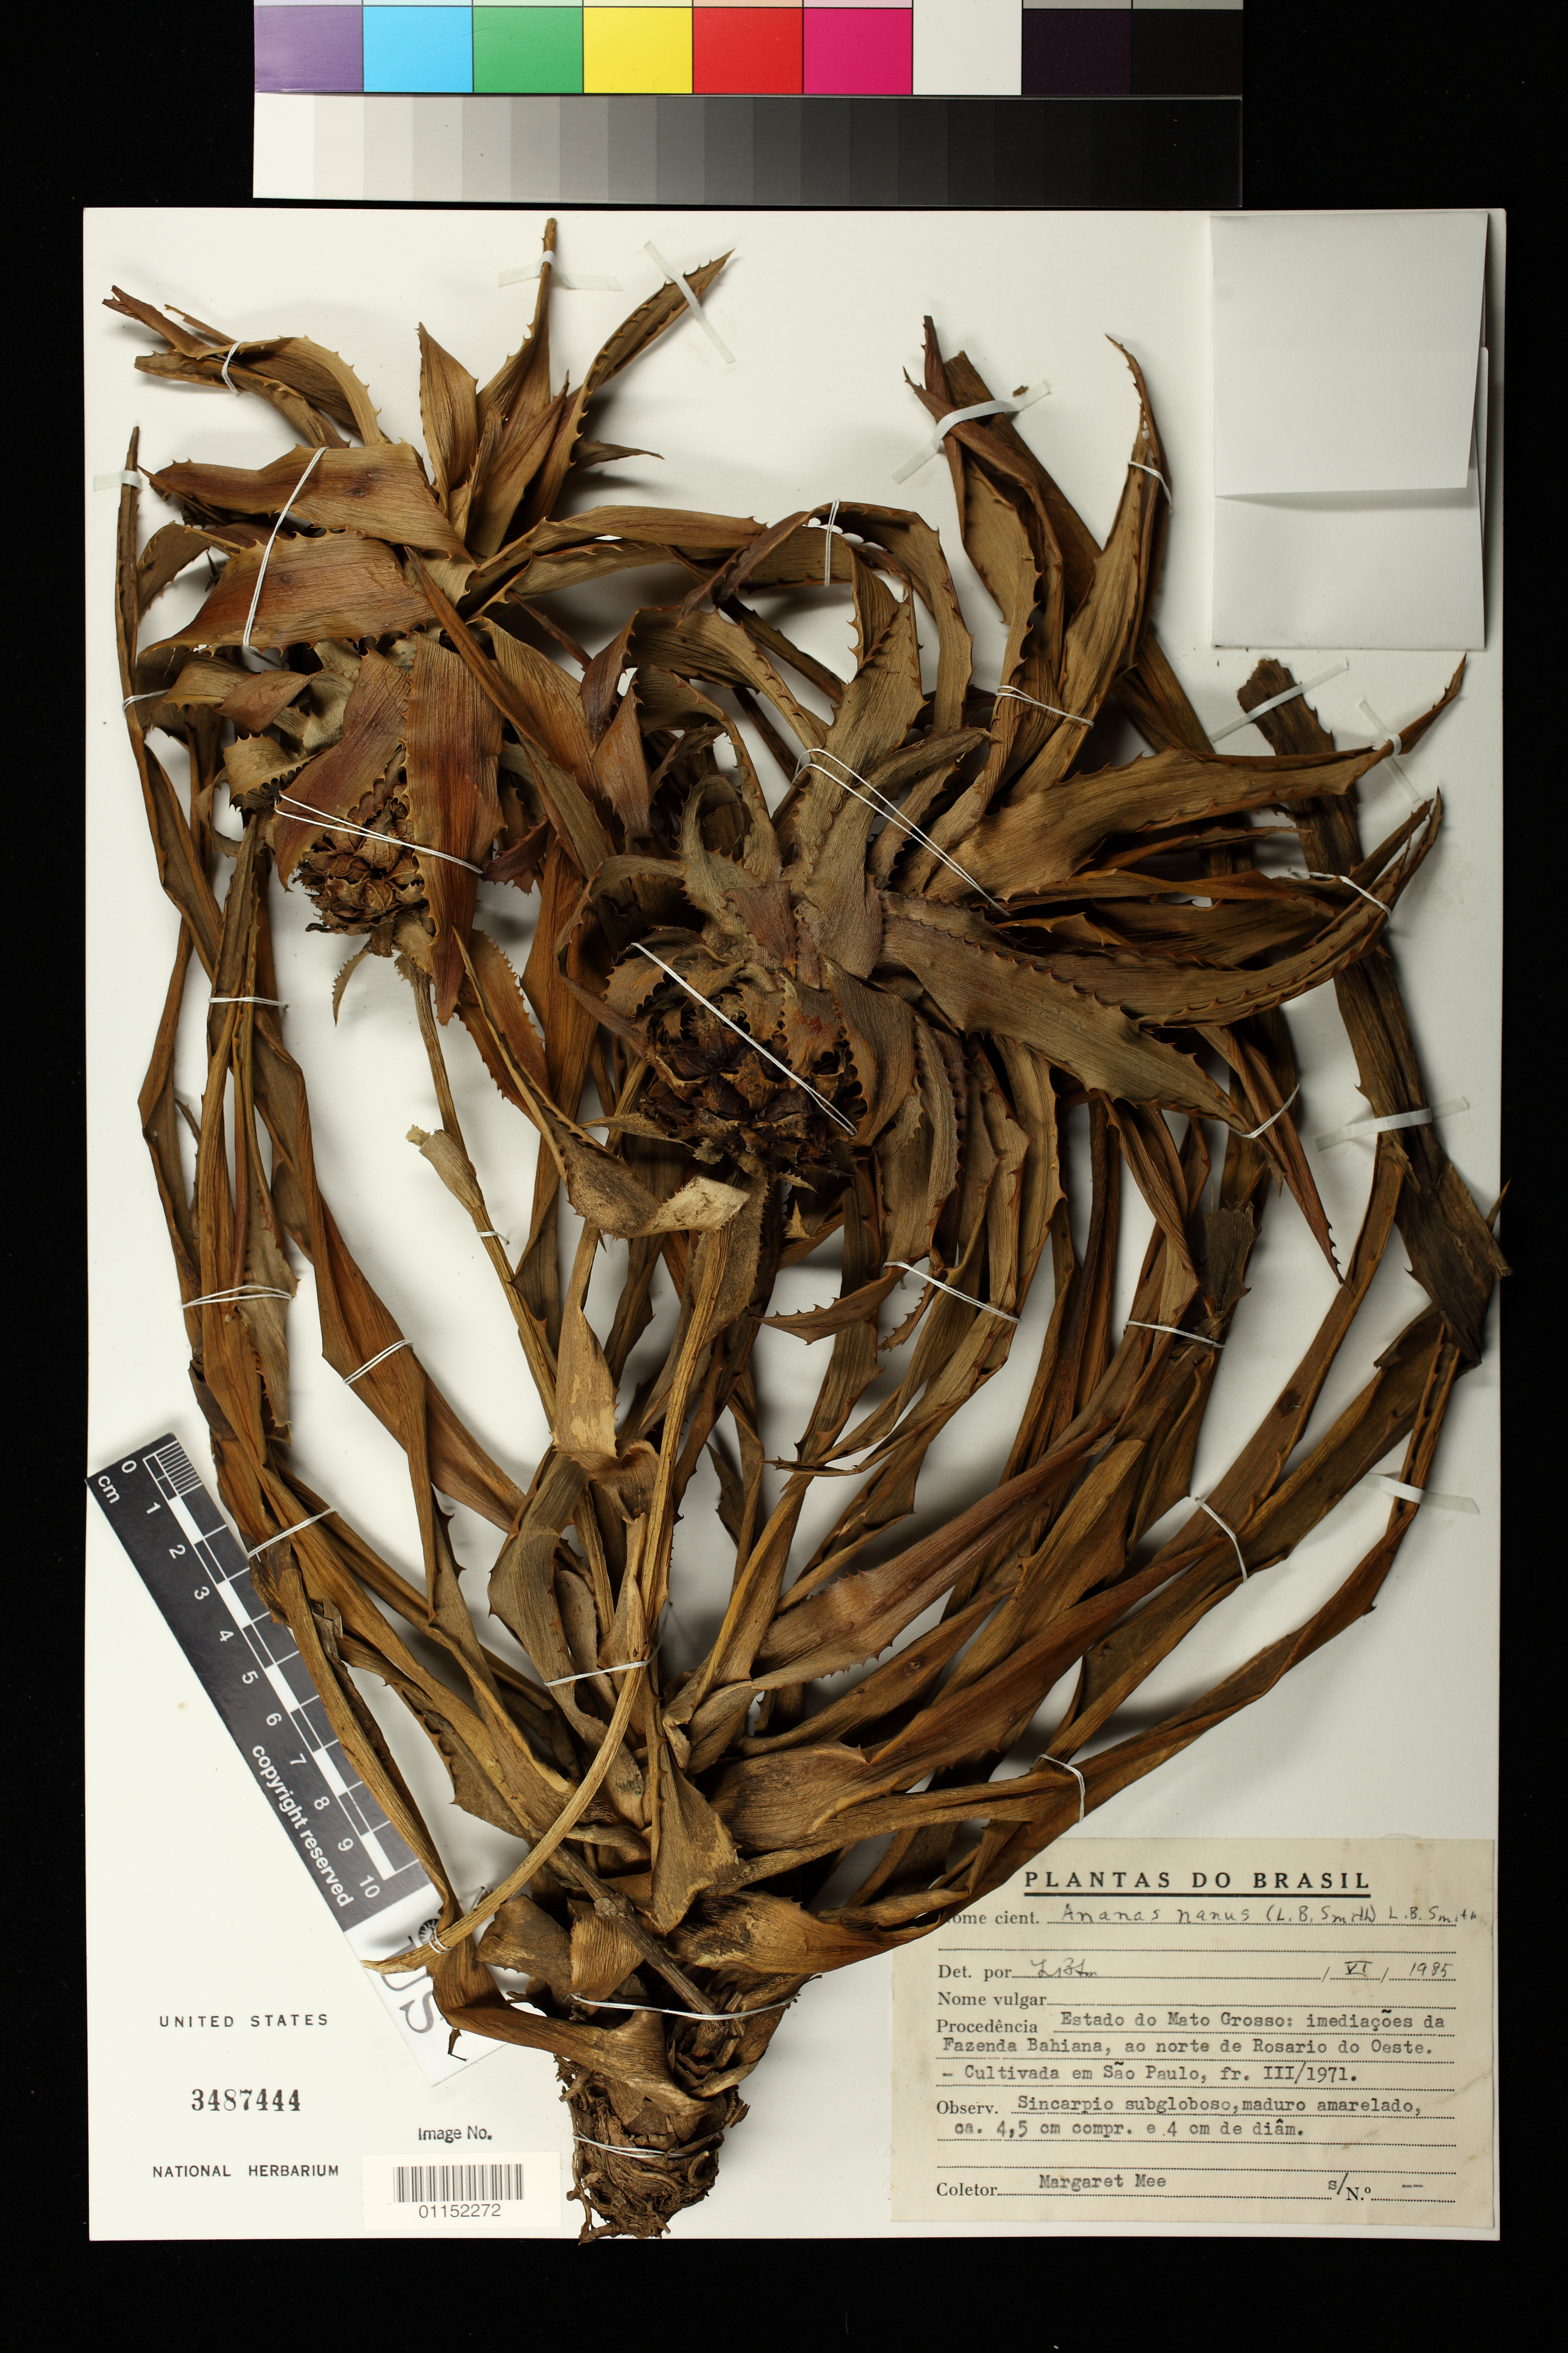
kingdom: Plantae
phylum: Tracheophyta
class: Liliopsida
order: Poales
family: Bromeliaceae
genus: Ananas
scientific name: Ananas comosus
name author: (L.) Merr.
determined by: Strong, Mark T., (BOT), Smithsonian Institution - National Museum of Natural History (UNITED STATES)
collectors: M. Mee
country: Brazil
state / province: Mato Grosso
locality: Imediacoes da Fazenda Bahiana, ao norte de Rosario do Oeste. In Sao Paulo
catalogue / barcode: US 3487444